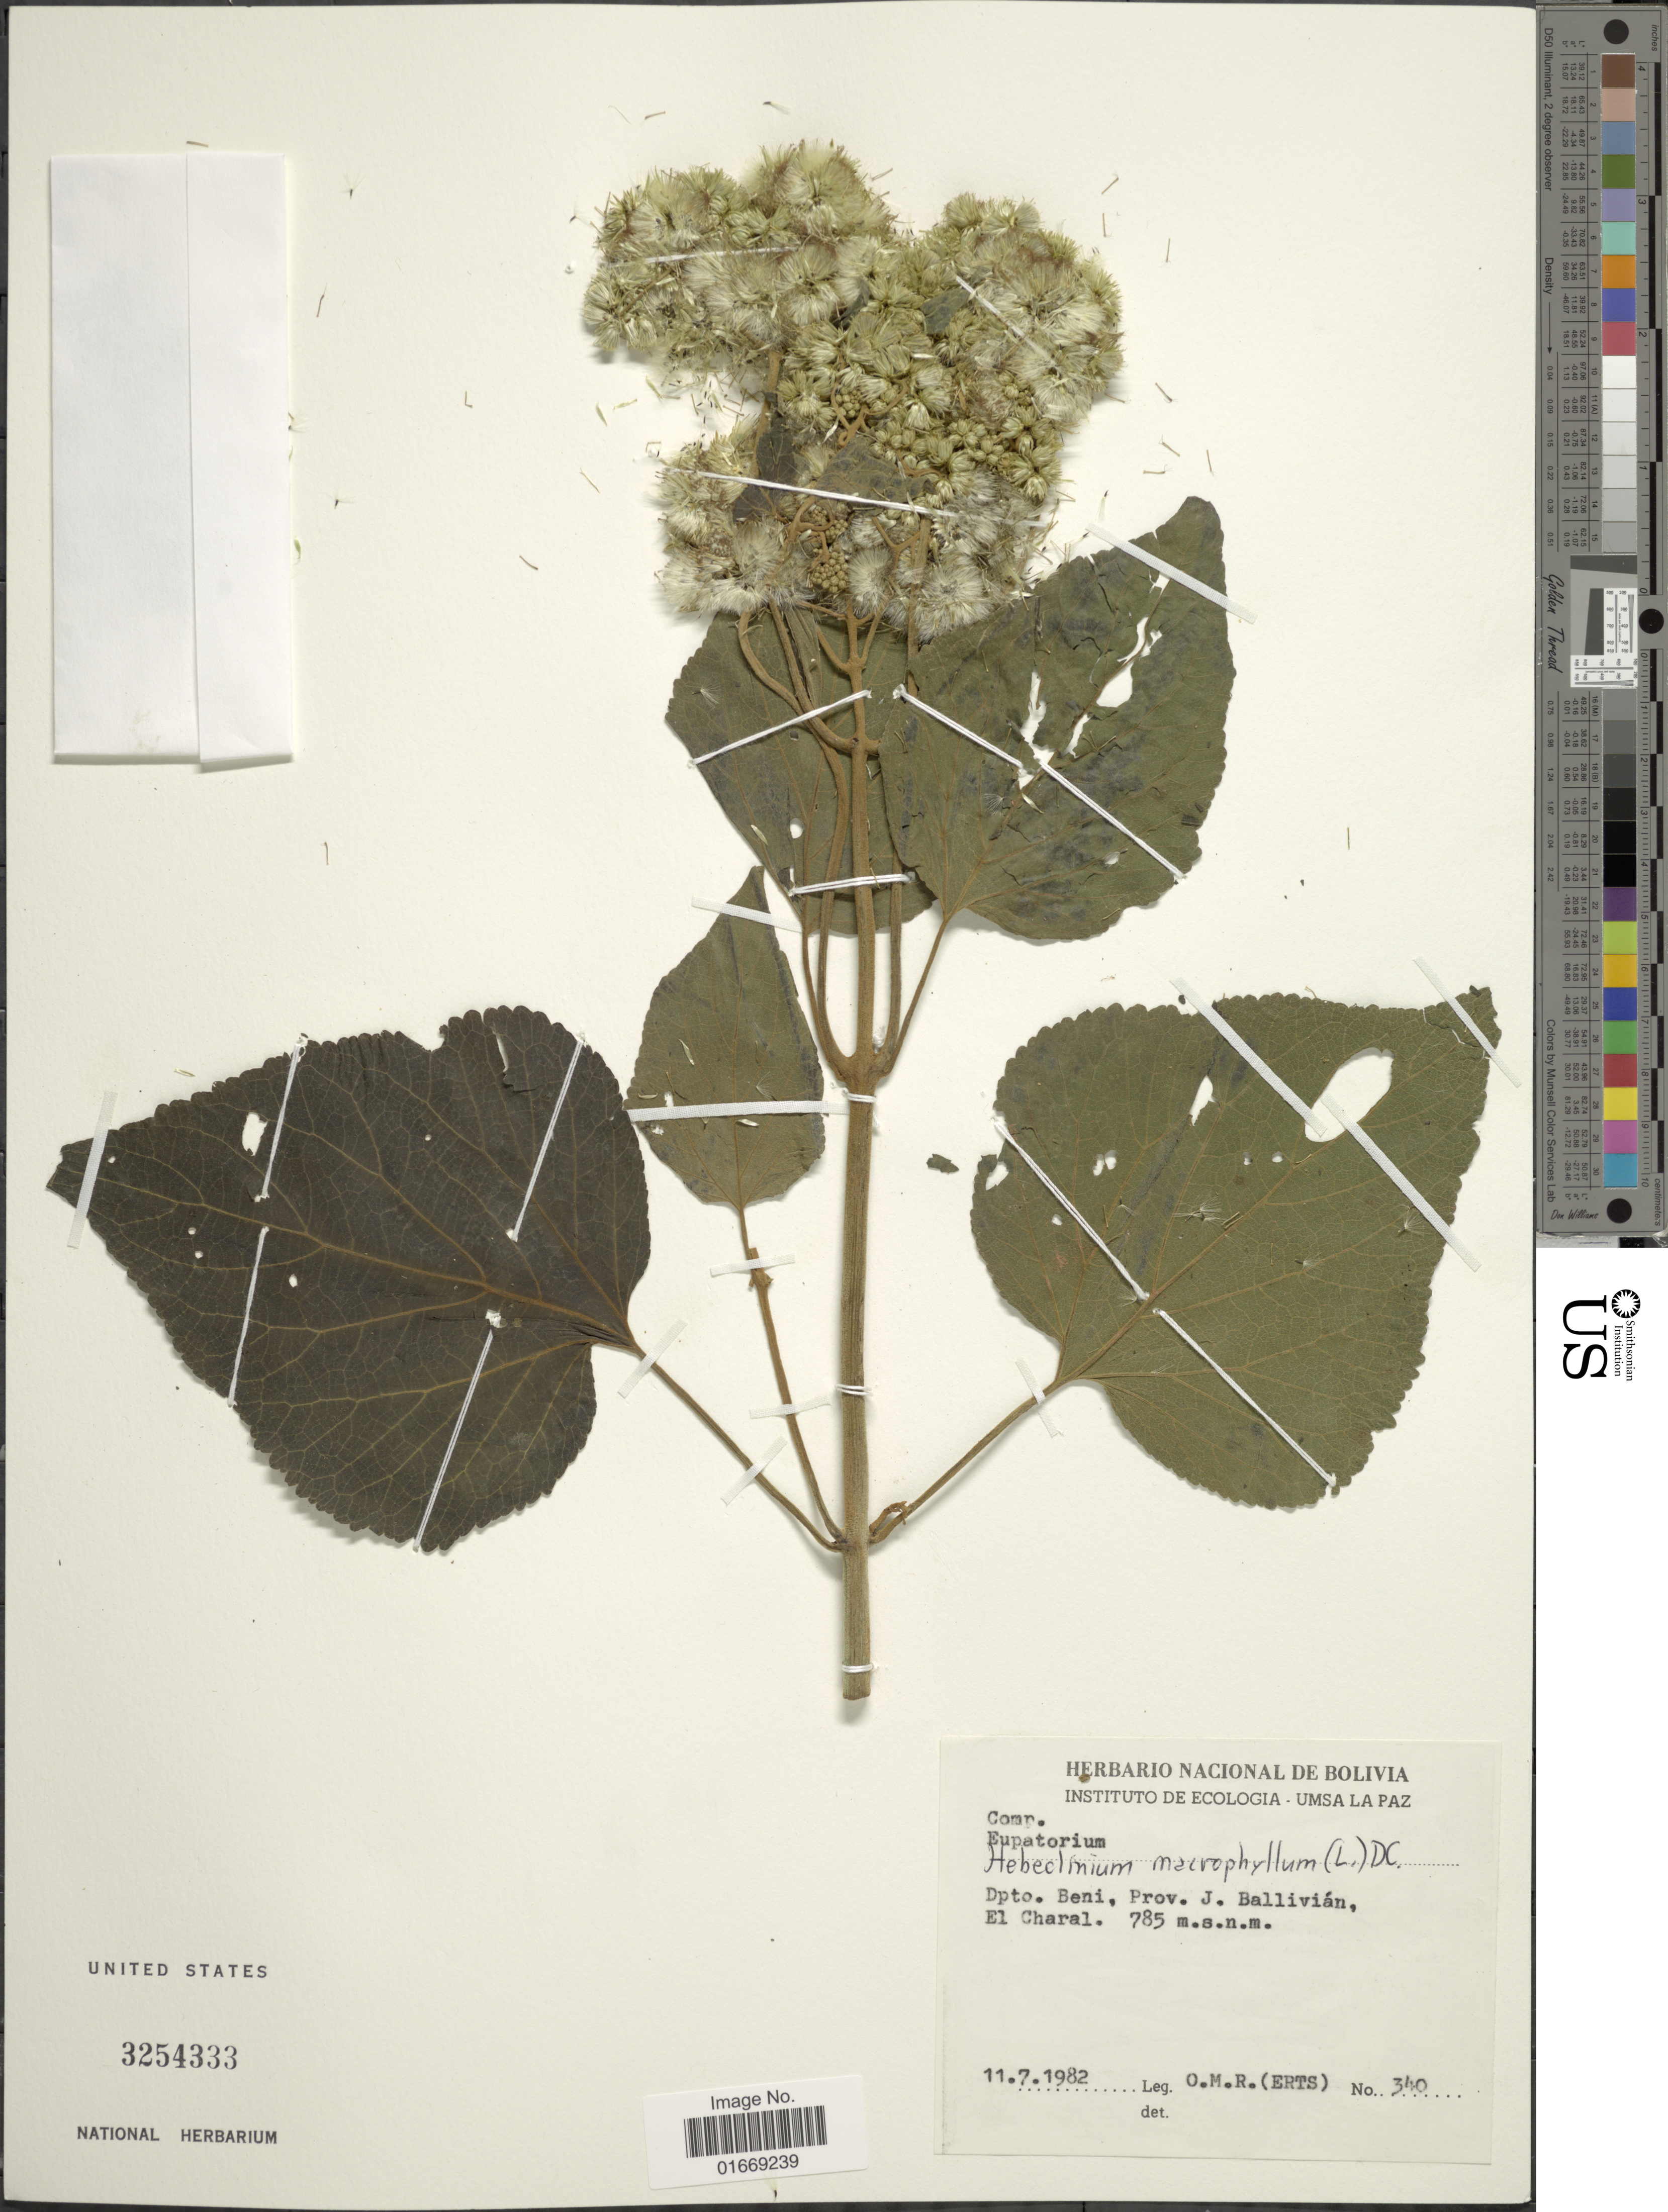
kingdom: Plantae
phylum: Tracheophyta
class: Magnoliopsida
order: Asterales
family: Asteraceae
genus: Hebeclinium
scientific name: Hebeclinium macrophyllum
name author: (L.) DC.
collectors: O. Erts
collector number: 340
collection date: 1982-07-11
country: Bolivia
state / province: Beni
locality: Dpto. Beni, Prov. J. Ballivián, El Charal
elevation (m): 785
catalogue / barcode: US 3254333